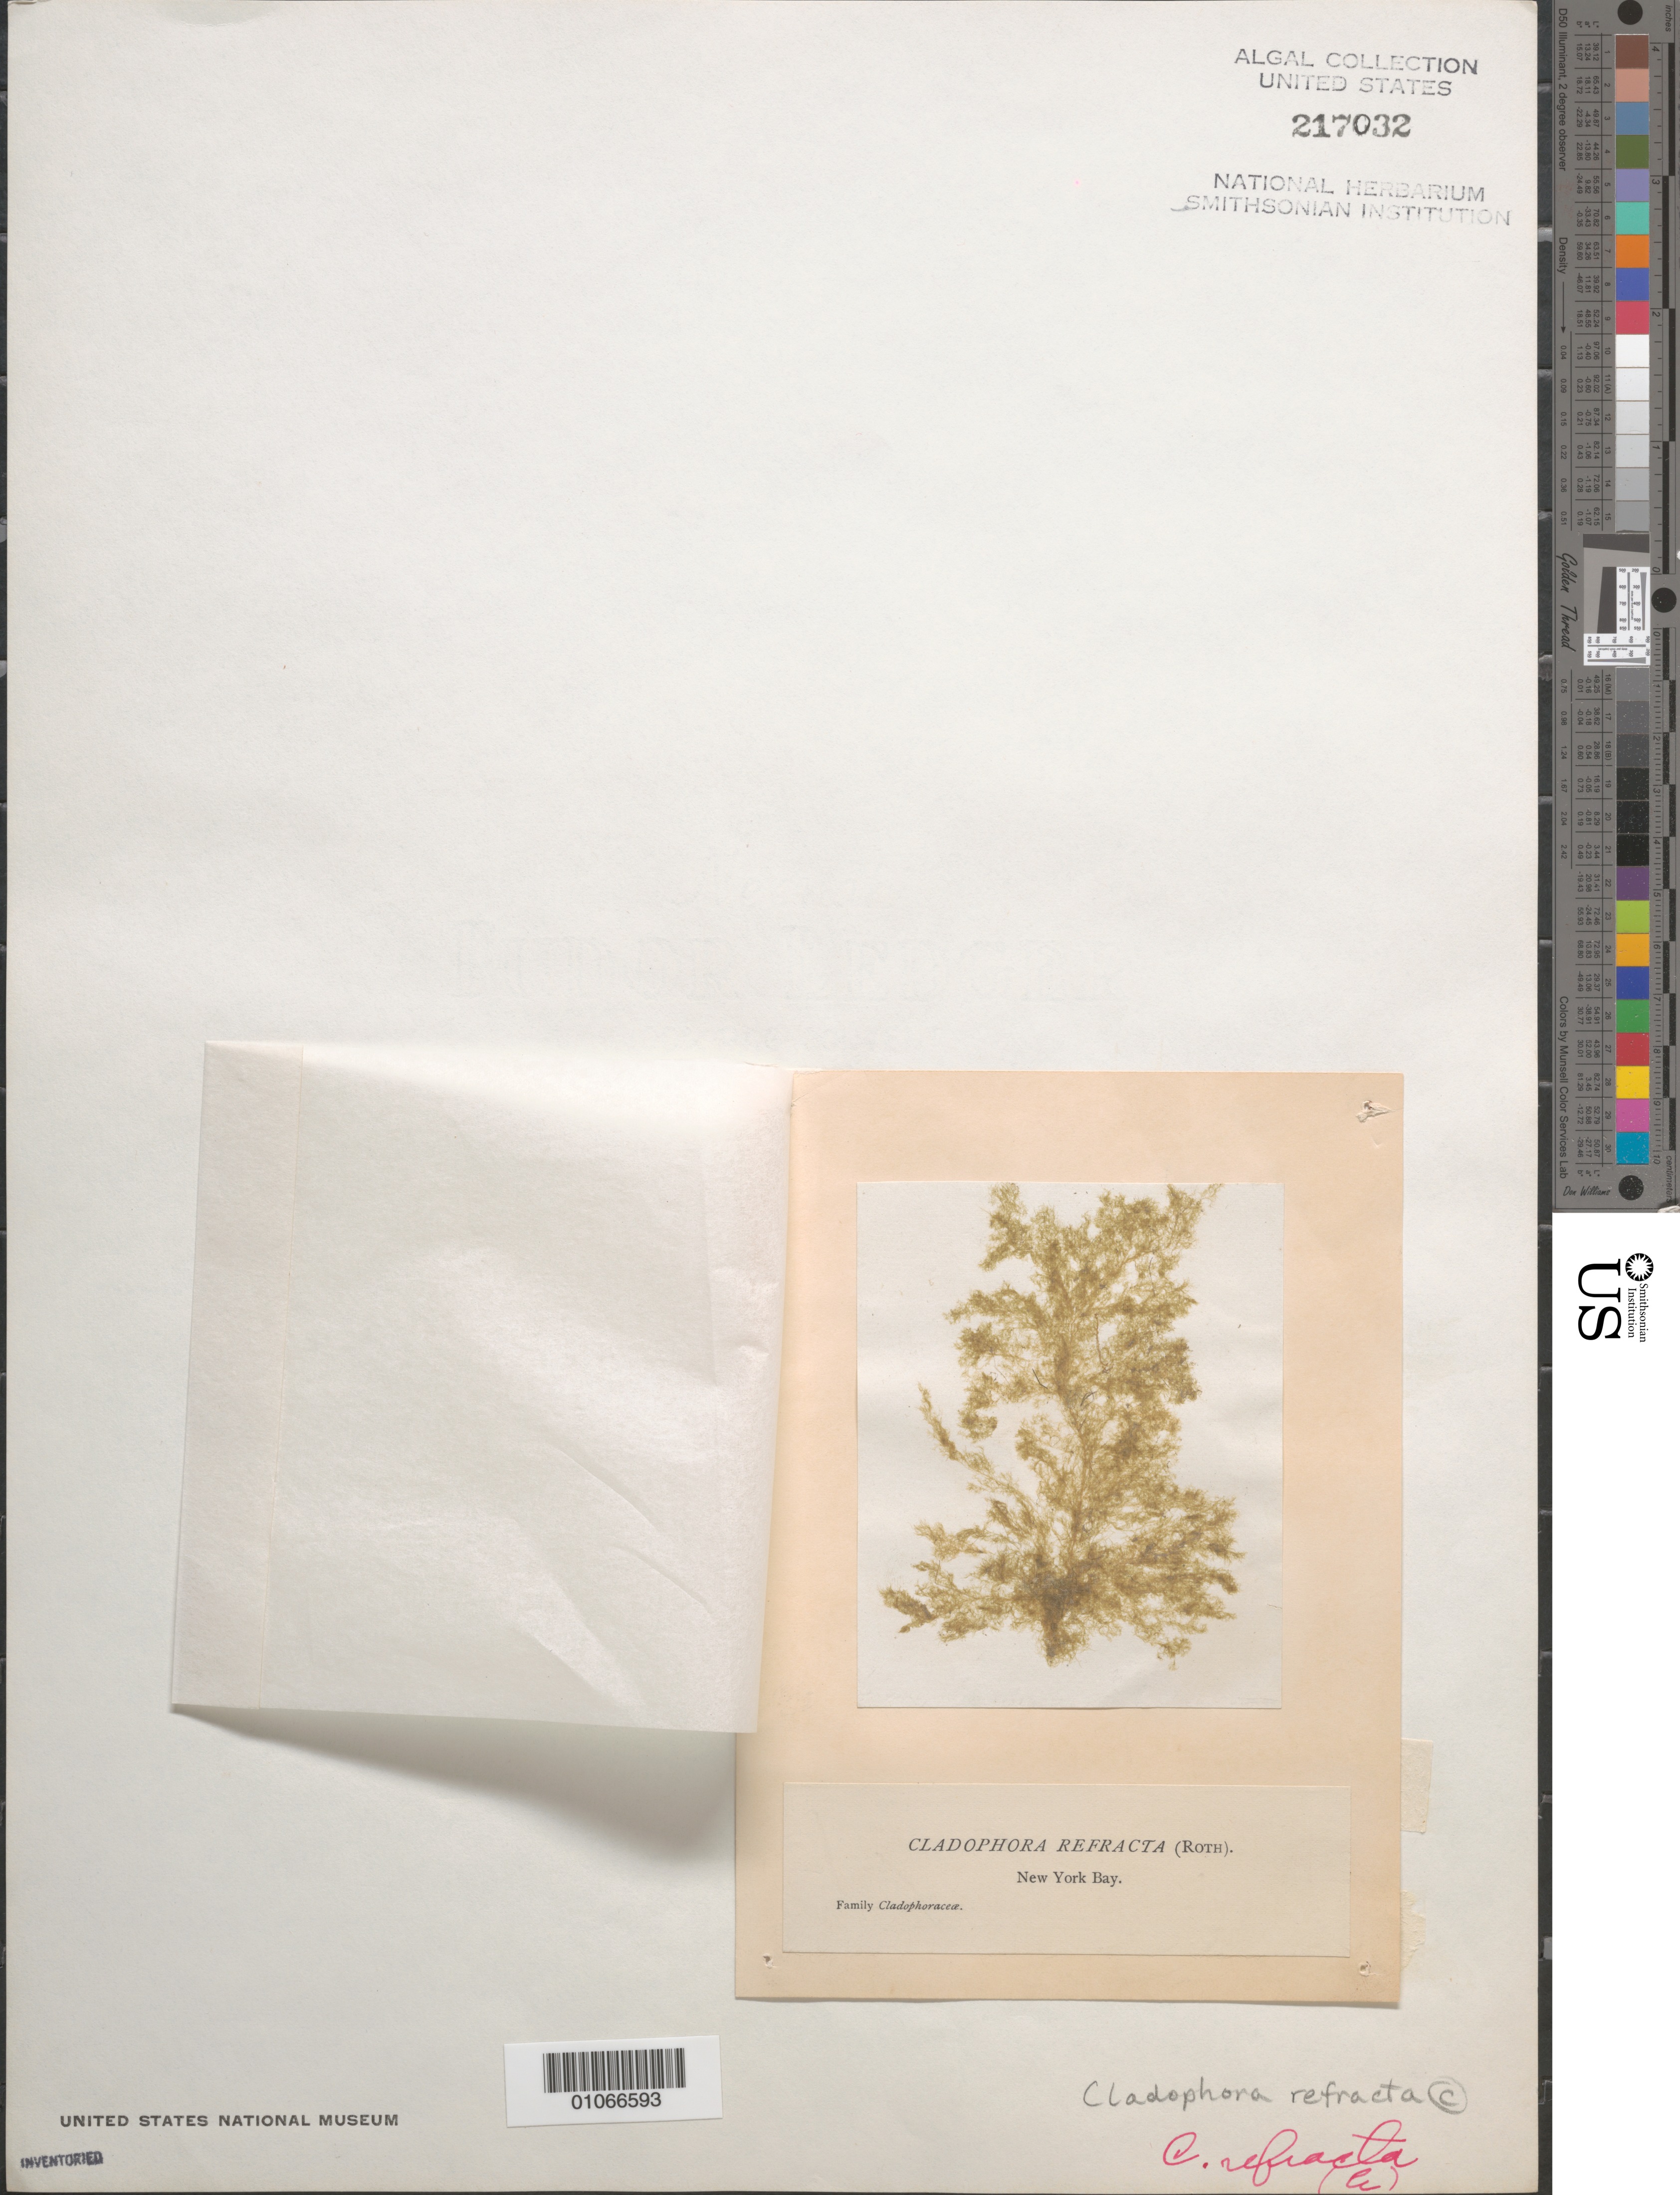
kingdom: Plantae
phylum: Chlorophyta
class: Ulvophyceae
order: Cladophorales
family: Cladophoraceae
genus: Cladophora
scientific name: Cladophora refracta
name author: (Roth) Kütz.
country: United States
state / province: New York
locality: New York Bay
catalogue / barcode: US 217032